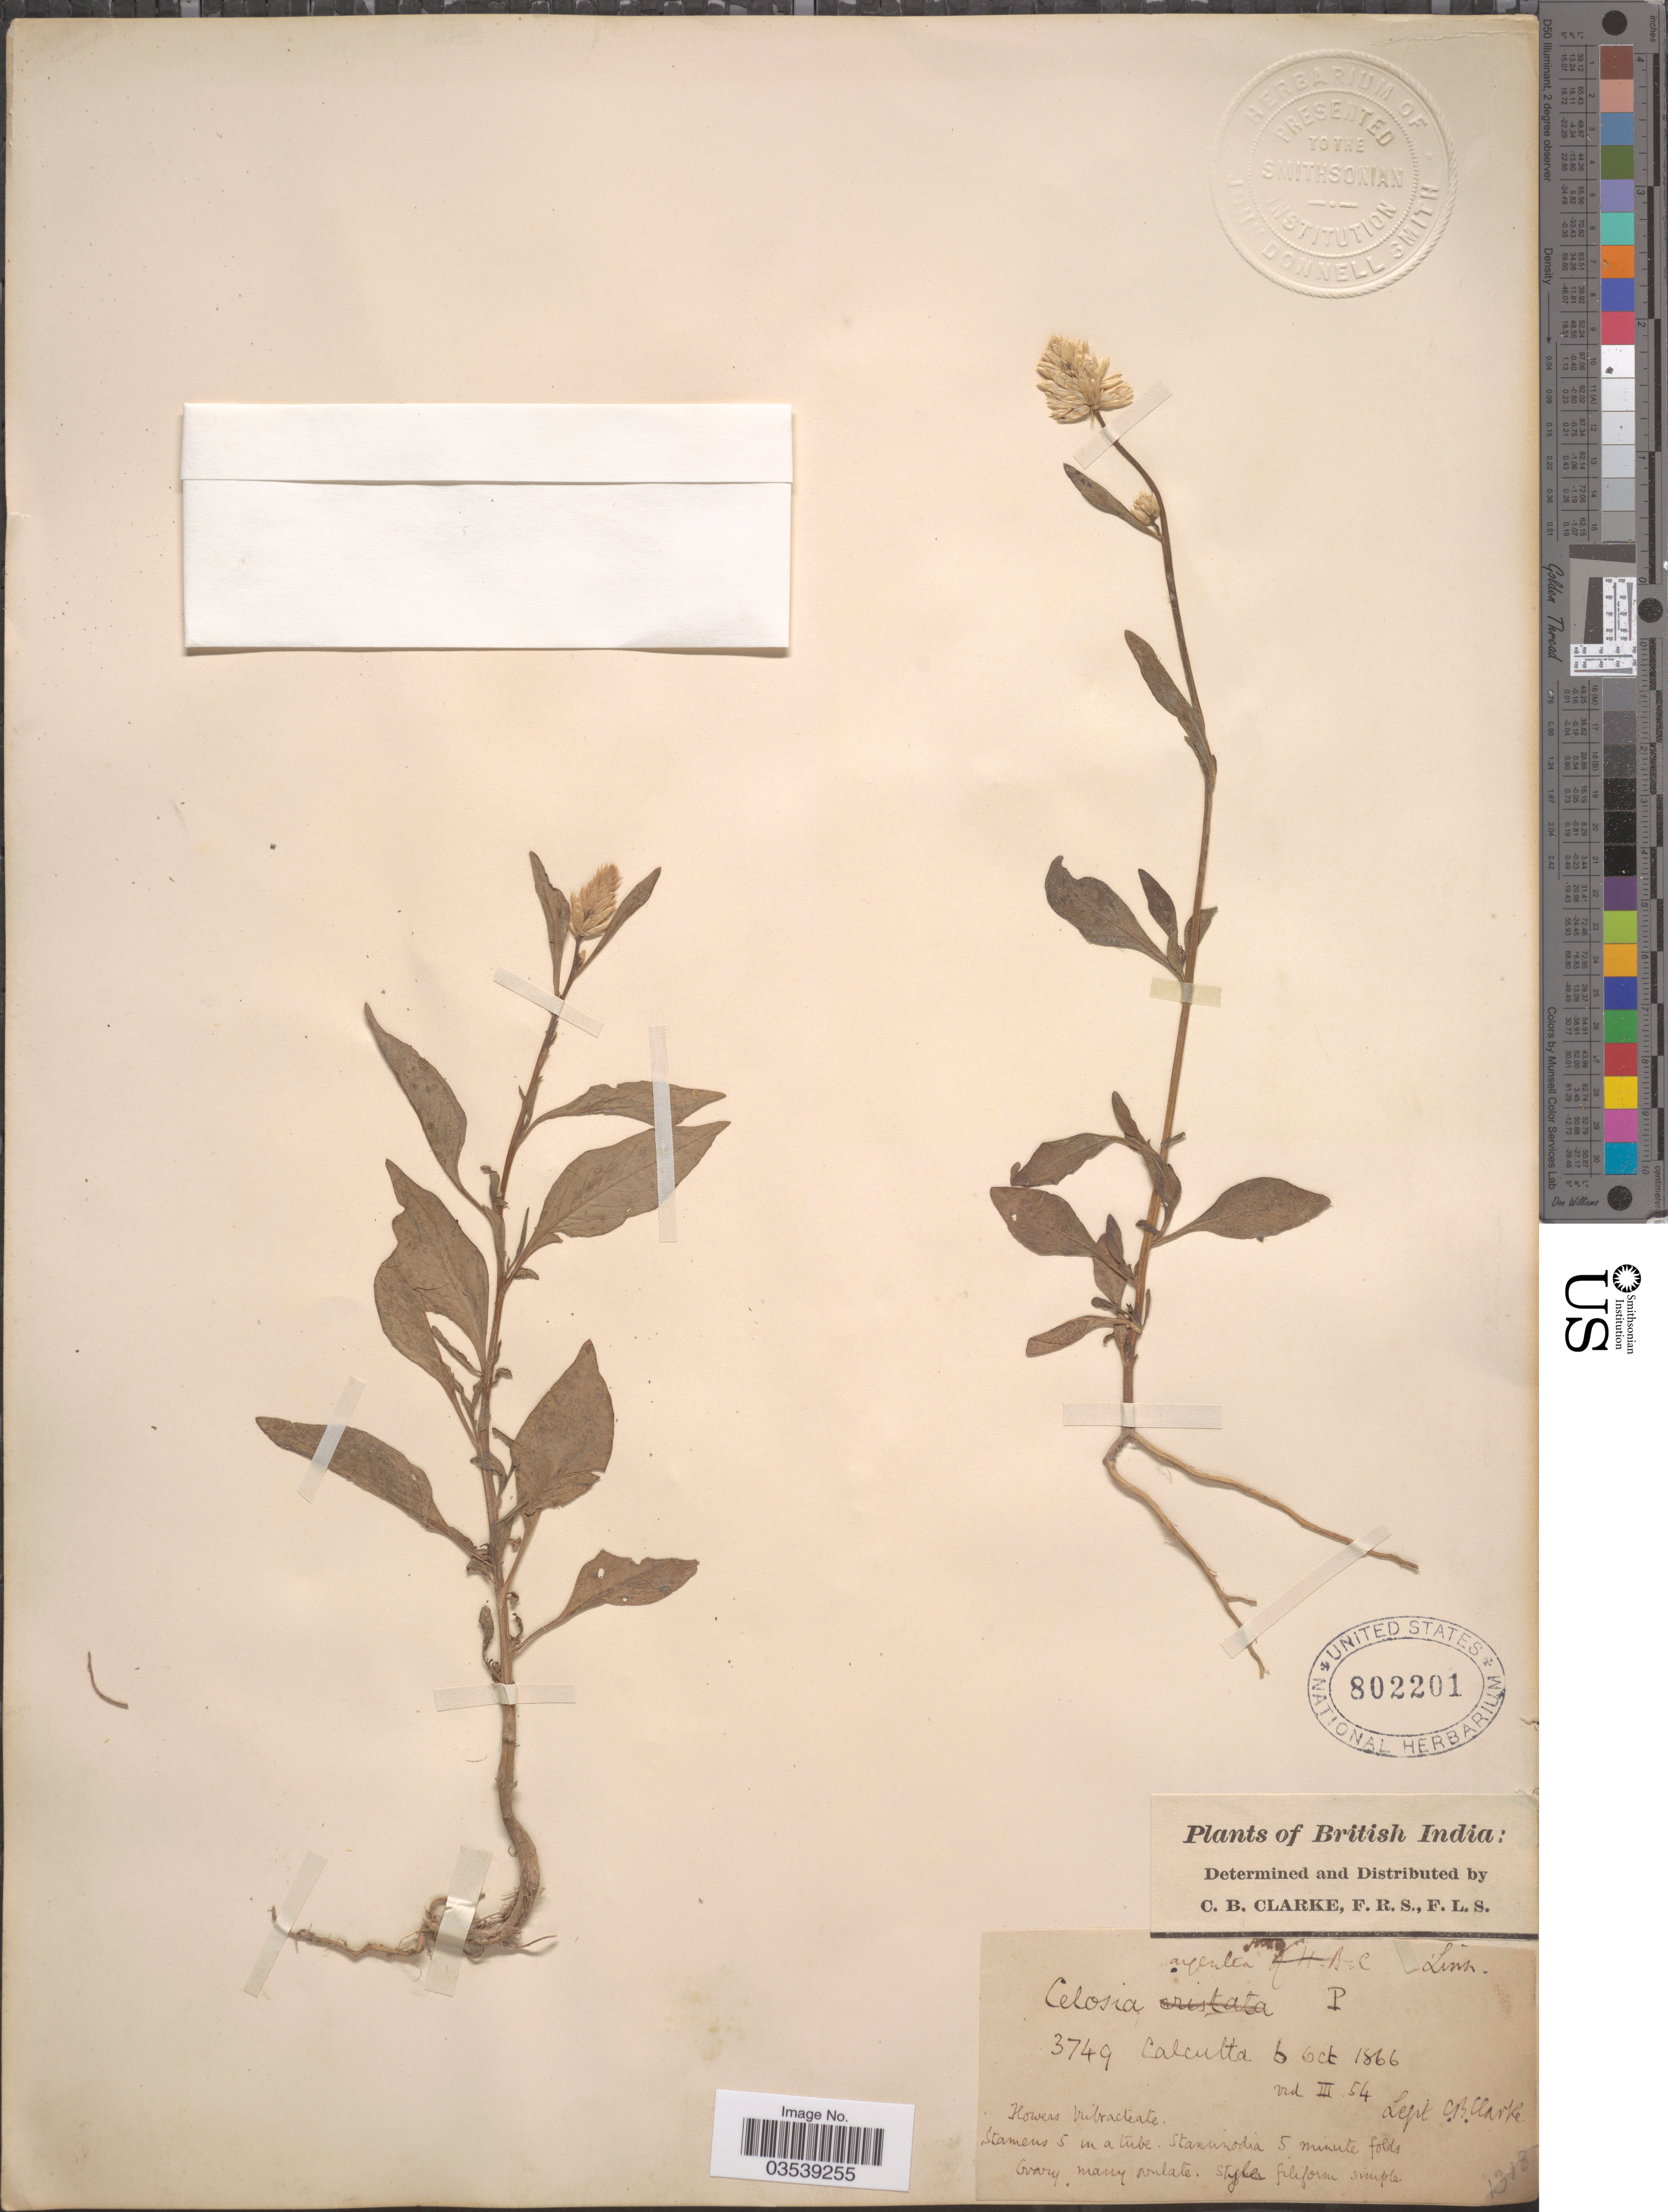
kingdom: Plantae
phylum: Tracheophyta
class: Magnoliopsida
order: Caryophyllales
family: Amaranthaceae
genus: Celosia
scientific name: Celosia argentea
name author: L.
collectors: C. B. Clarke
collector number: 3749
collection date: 1866-10-06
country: India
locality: British India. Calcutta.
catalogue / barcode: US 802201